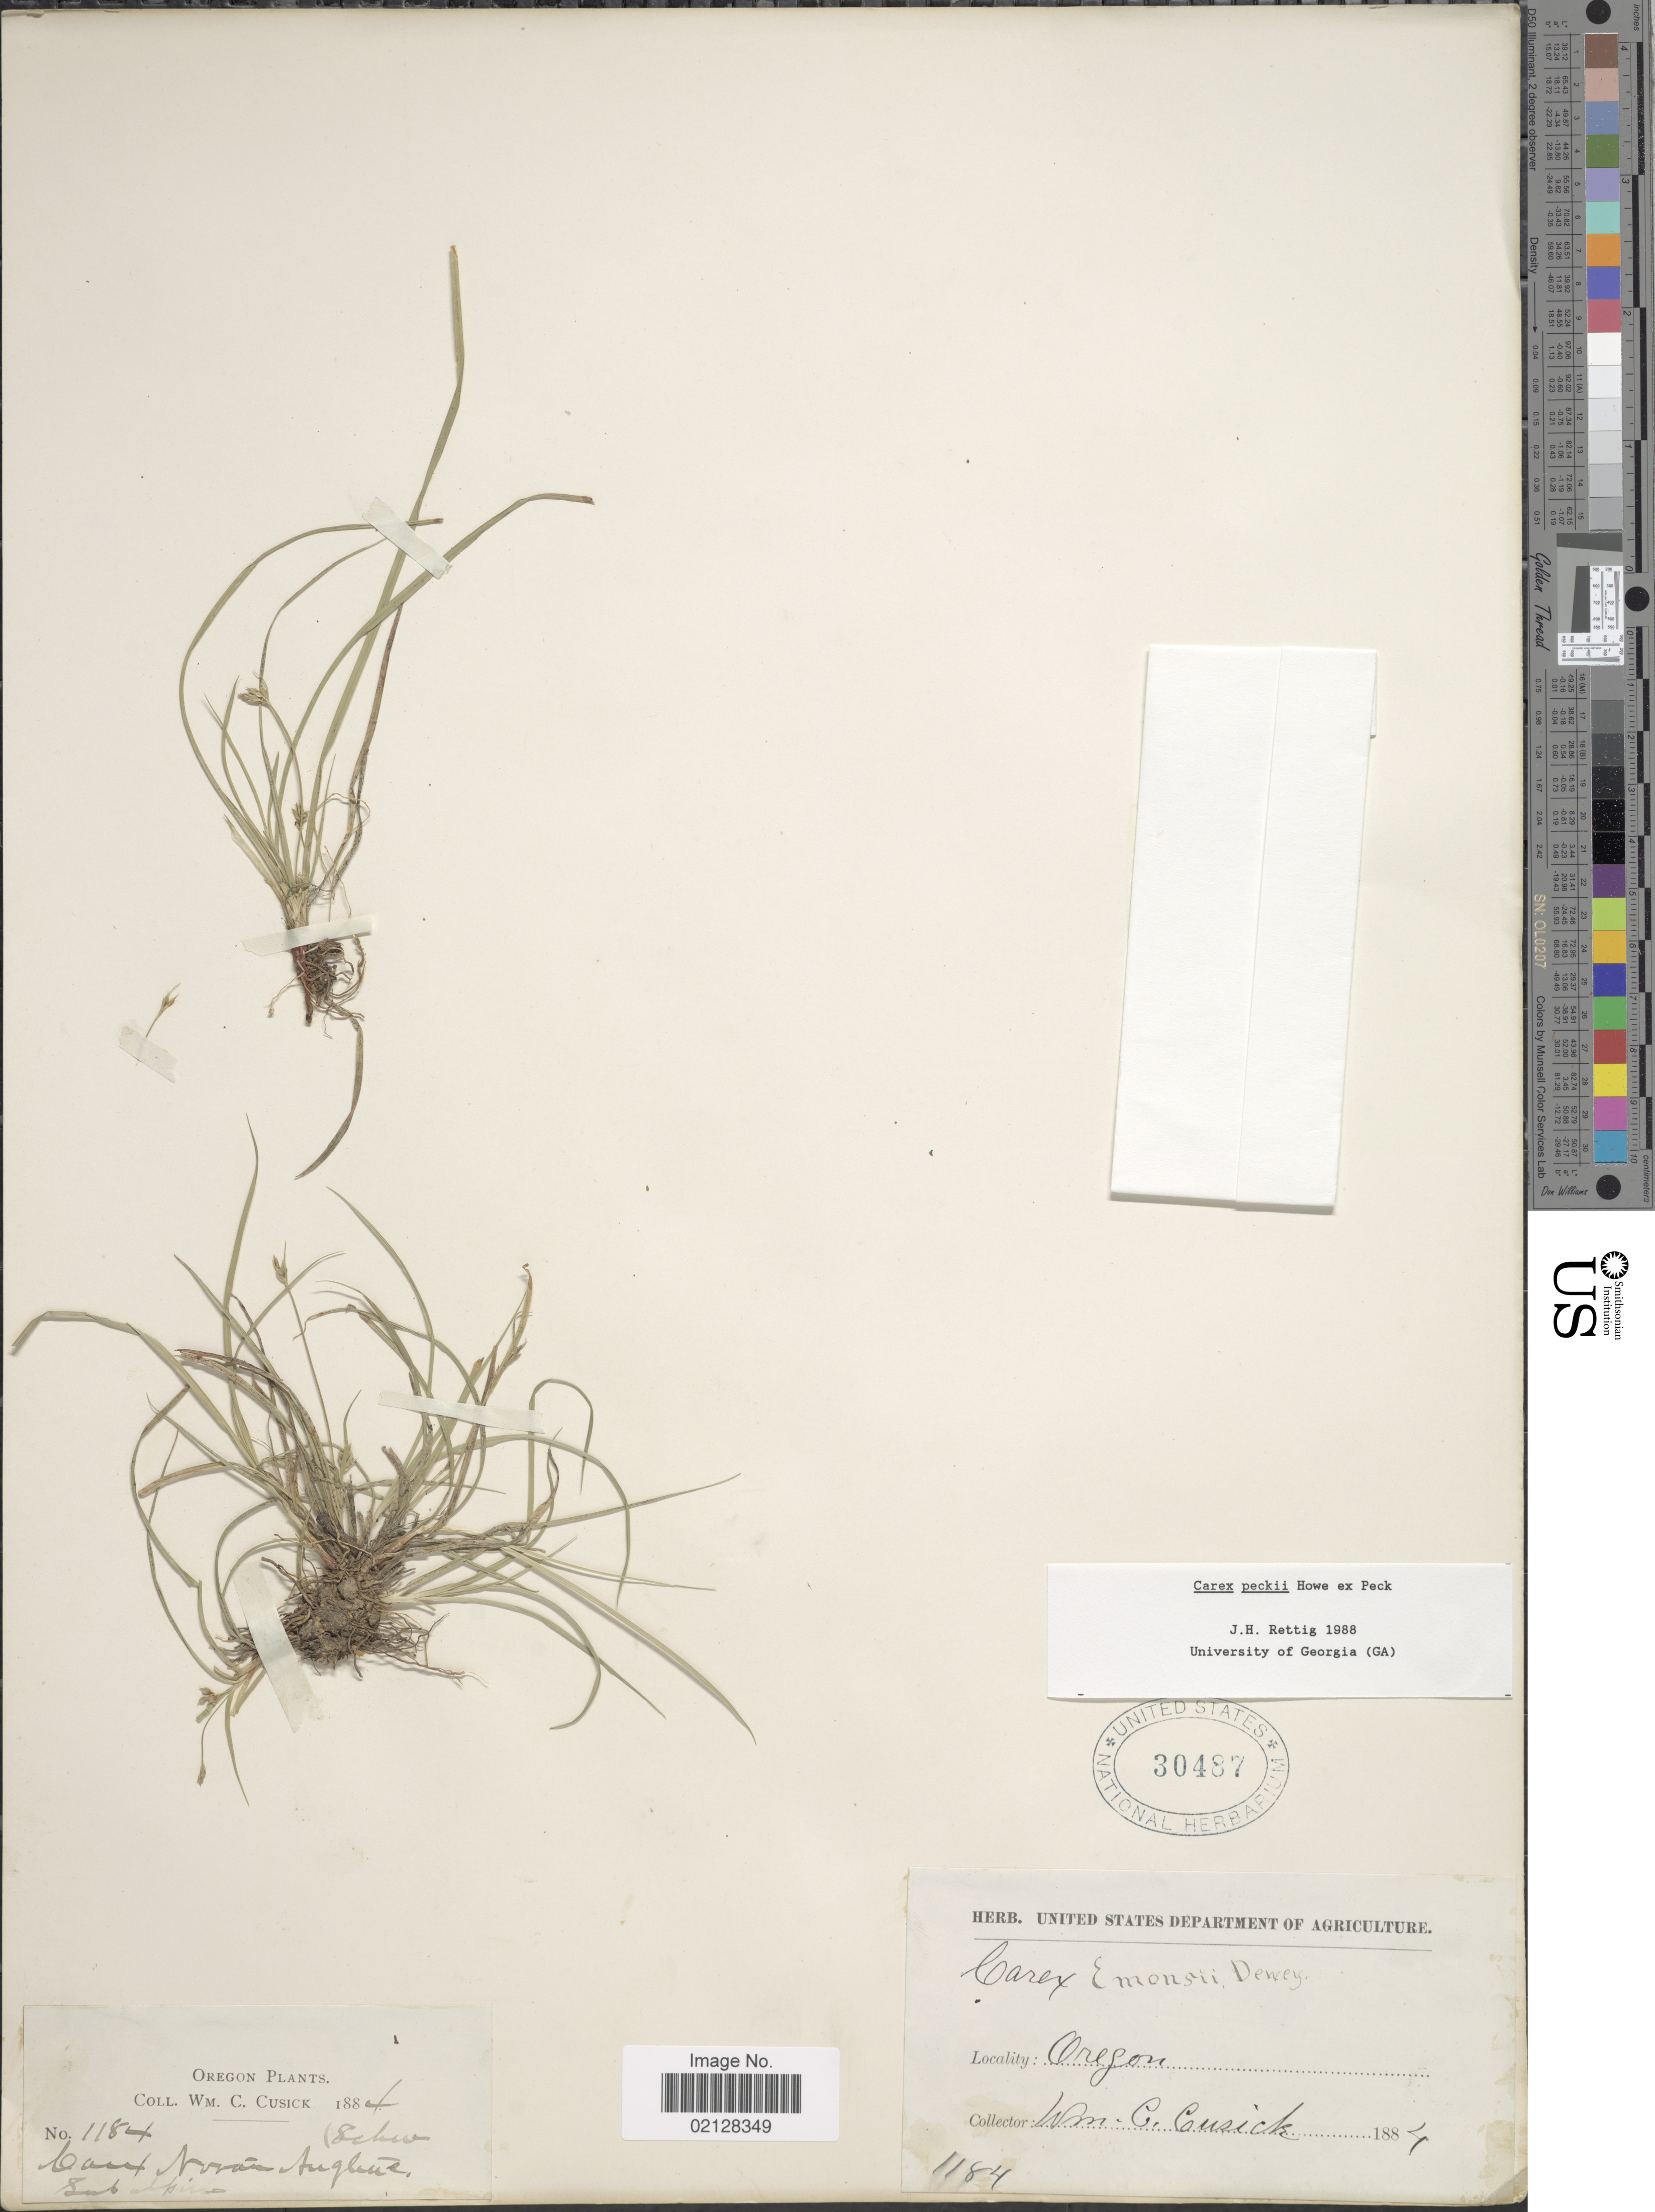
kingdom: Plantae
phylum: Tracheophyta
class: Liliopsida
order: Poales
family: Cyperaceae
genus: Carex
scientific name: Carex peckii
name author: Howe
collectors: W. C. Cusick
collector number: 1184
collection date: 1884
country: United States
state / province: Oregon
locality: Sub alpine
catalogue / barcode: US 30487